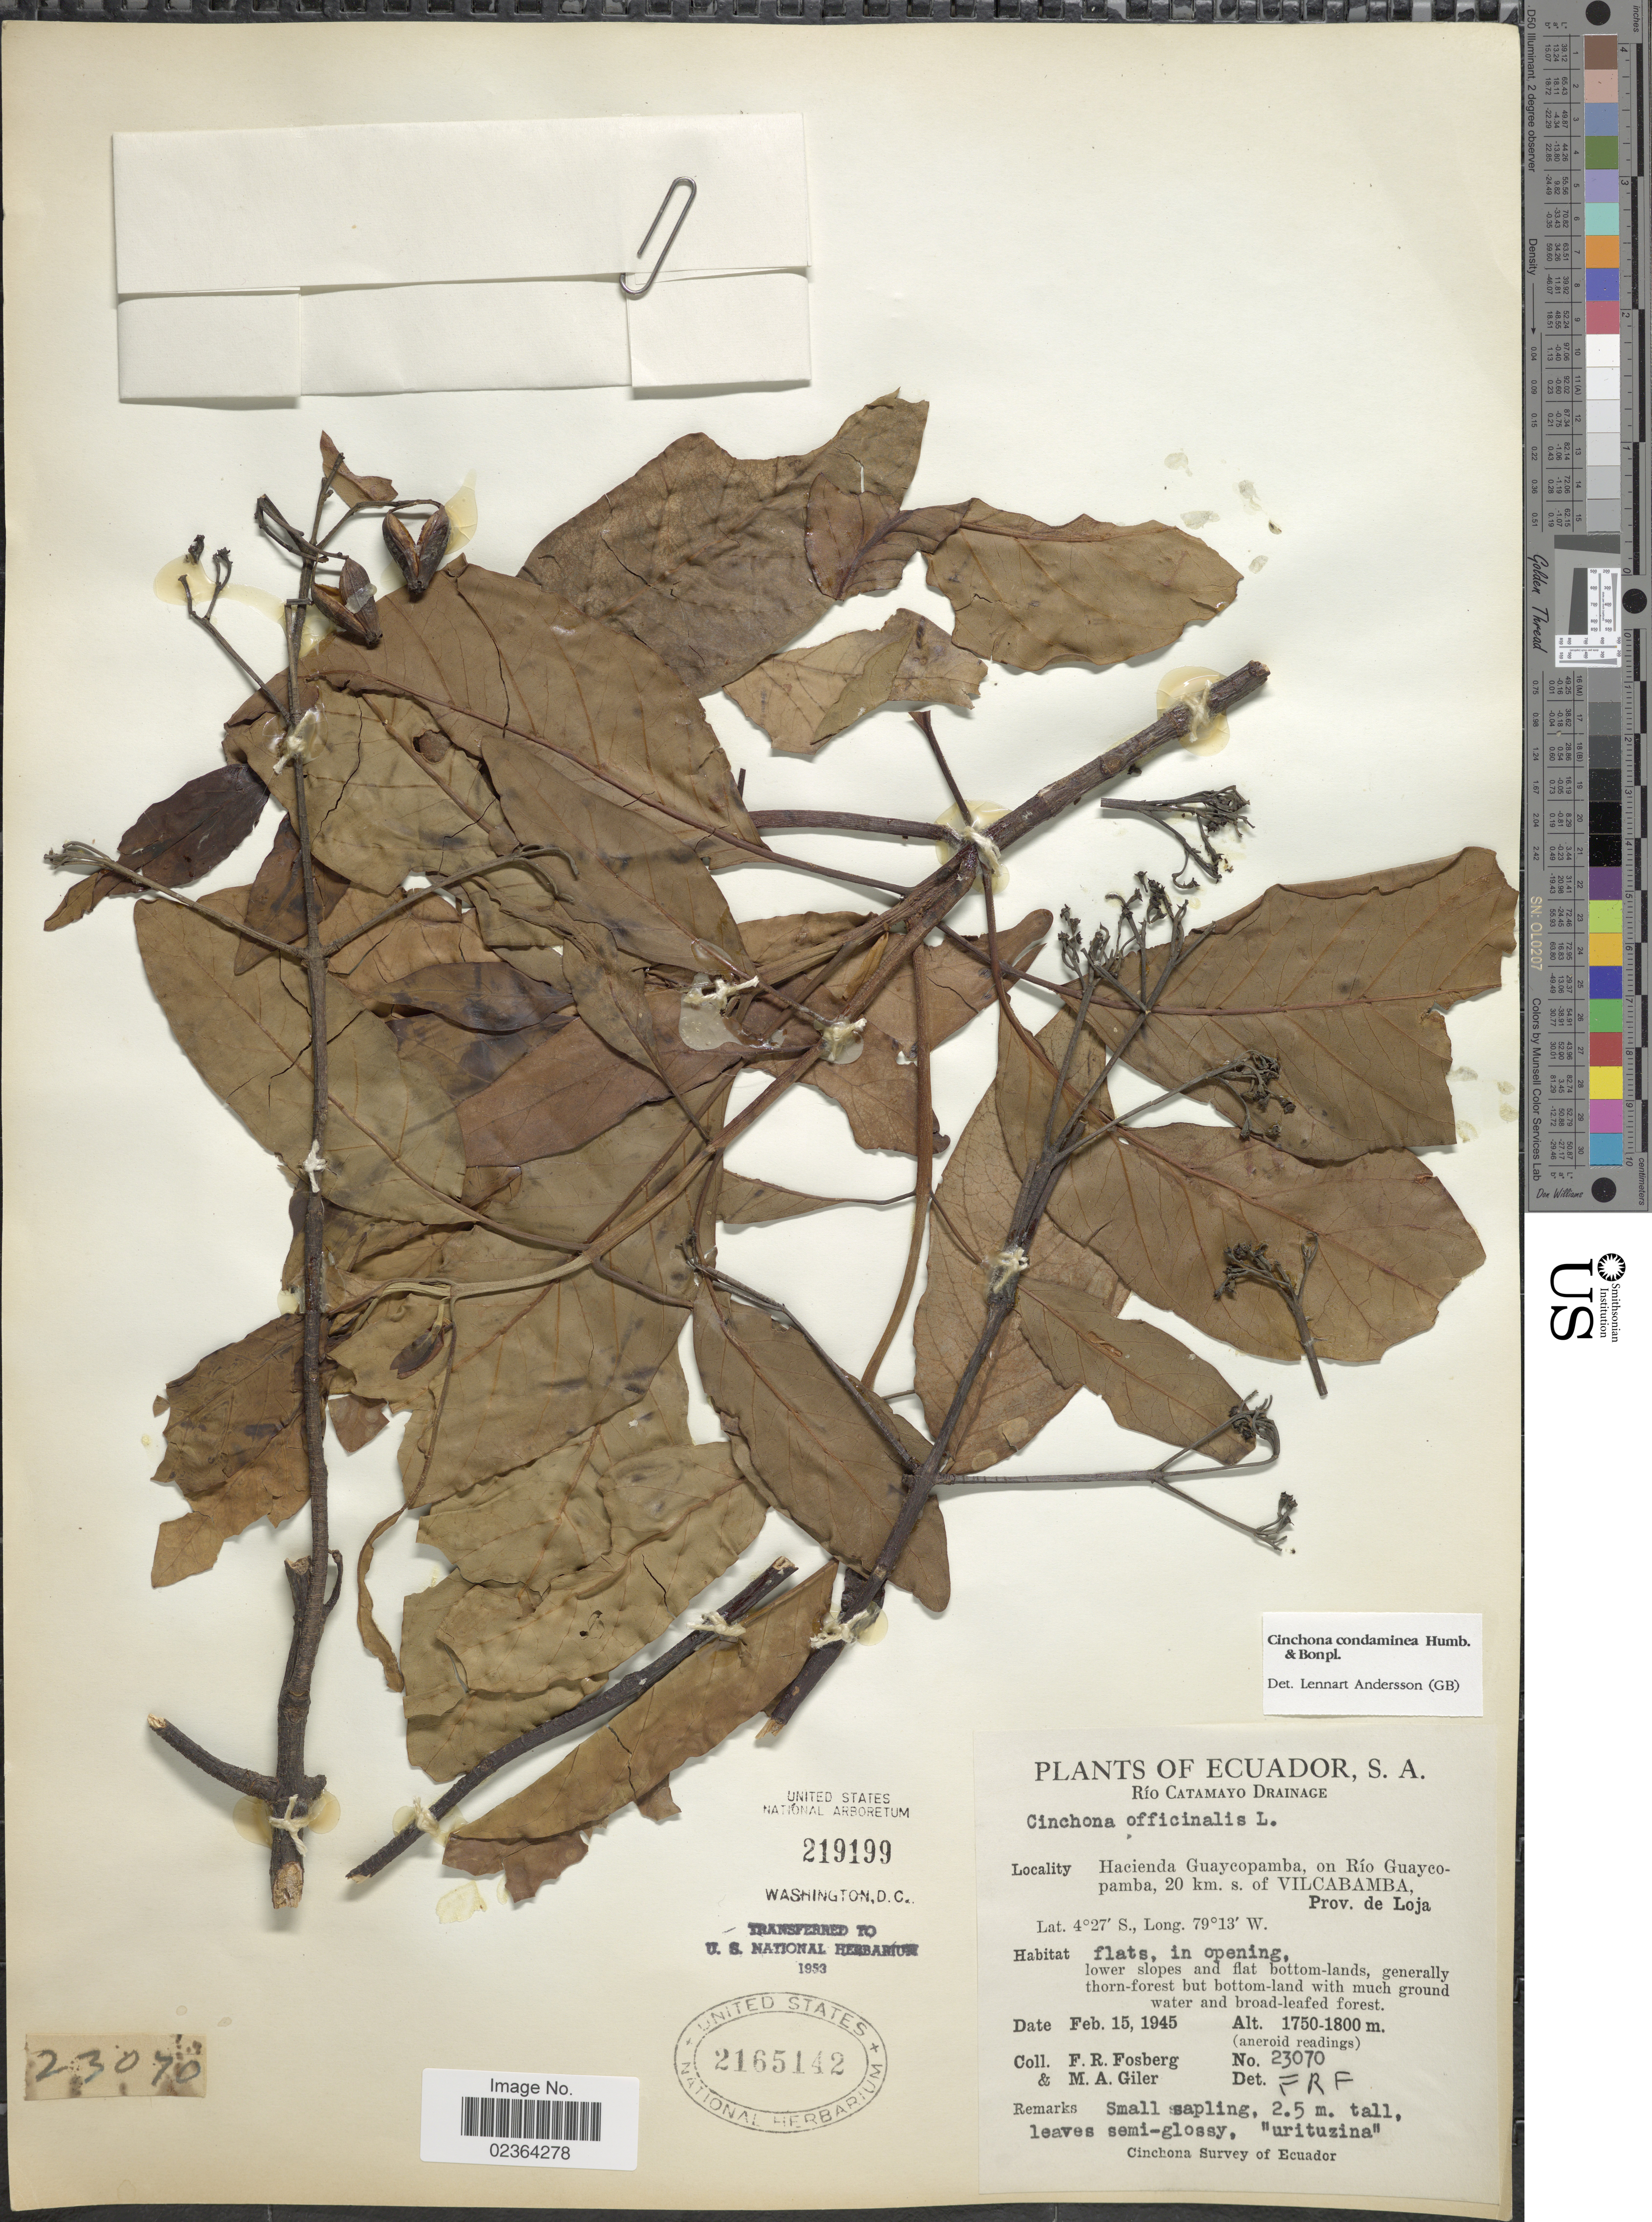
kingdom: Plantae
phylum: Tracheophyta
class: Magnoliopsida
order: Gentianales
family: Rubiaceae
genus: Cinchona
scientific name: Cinchona condaminea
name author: Humb. & Bonpl.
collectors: F. R. Fosberg & M. Giler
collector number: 23070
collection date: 1945-02-15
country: Ecuador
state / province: Loja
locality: Rio Catamayo Drainage, Quebrada Amarilla, Hacienda Guaycopamba, on Rio Guaycopamba, 20 km. s. of Vilcabamba, Prov. of Loja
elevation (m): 1750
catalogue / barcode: US 2165142